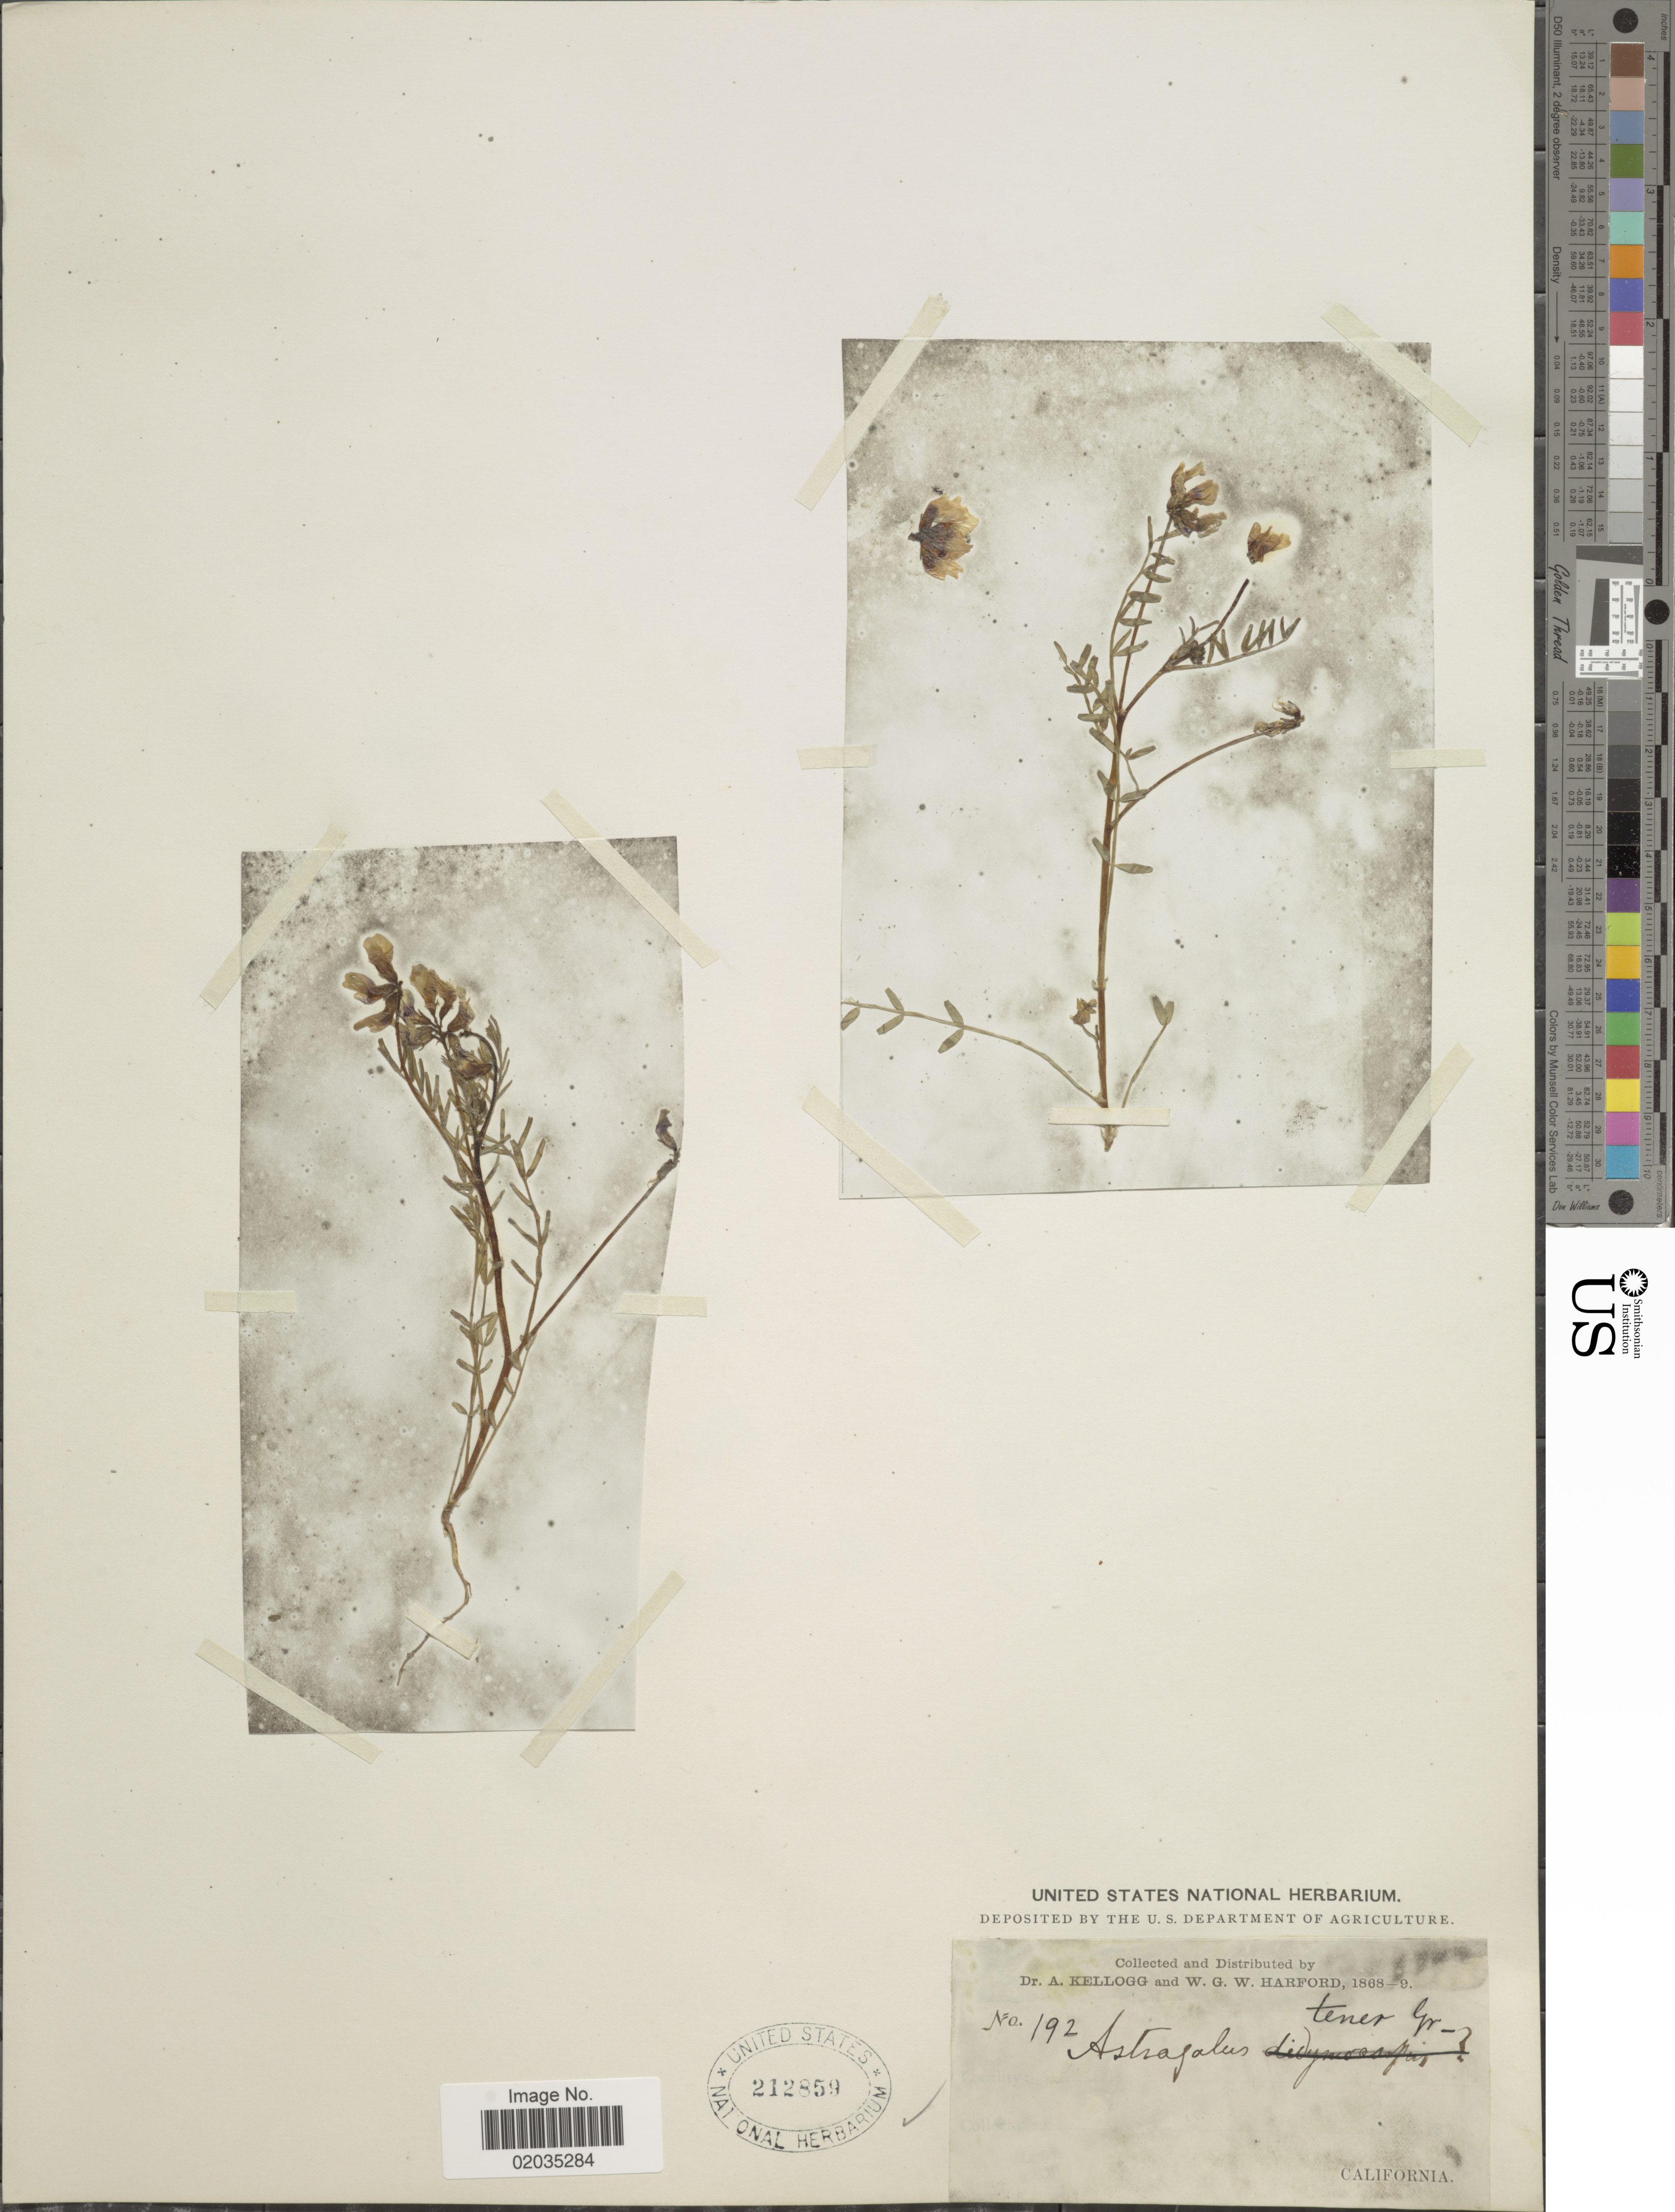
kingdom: Plantae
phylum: Tracheophyta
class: Magnoliopsida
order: Fabales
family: Fabaceae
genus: Astragalus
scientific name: Astragalus tener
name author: A. Gray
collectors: A. Kellogg & W. G. W. Harford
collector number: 192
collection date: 1868/1869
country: United States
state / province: California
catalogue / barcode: US 212859